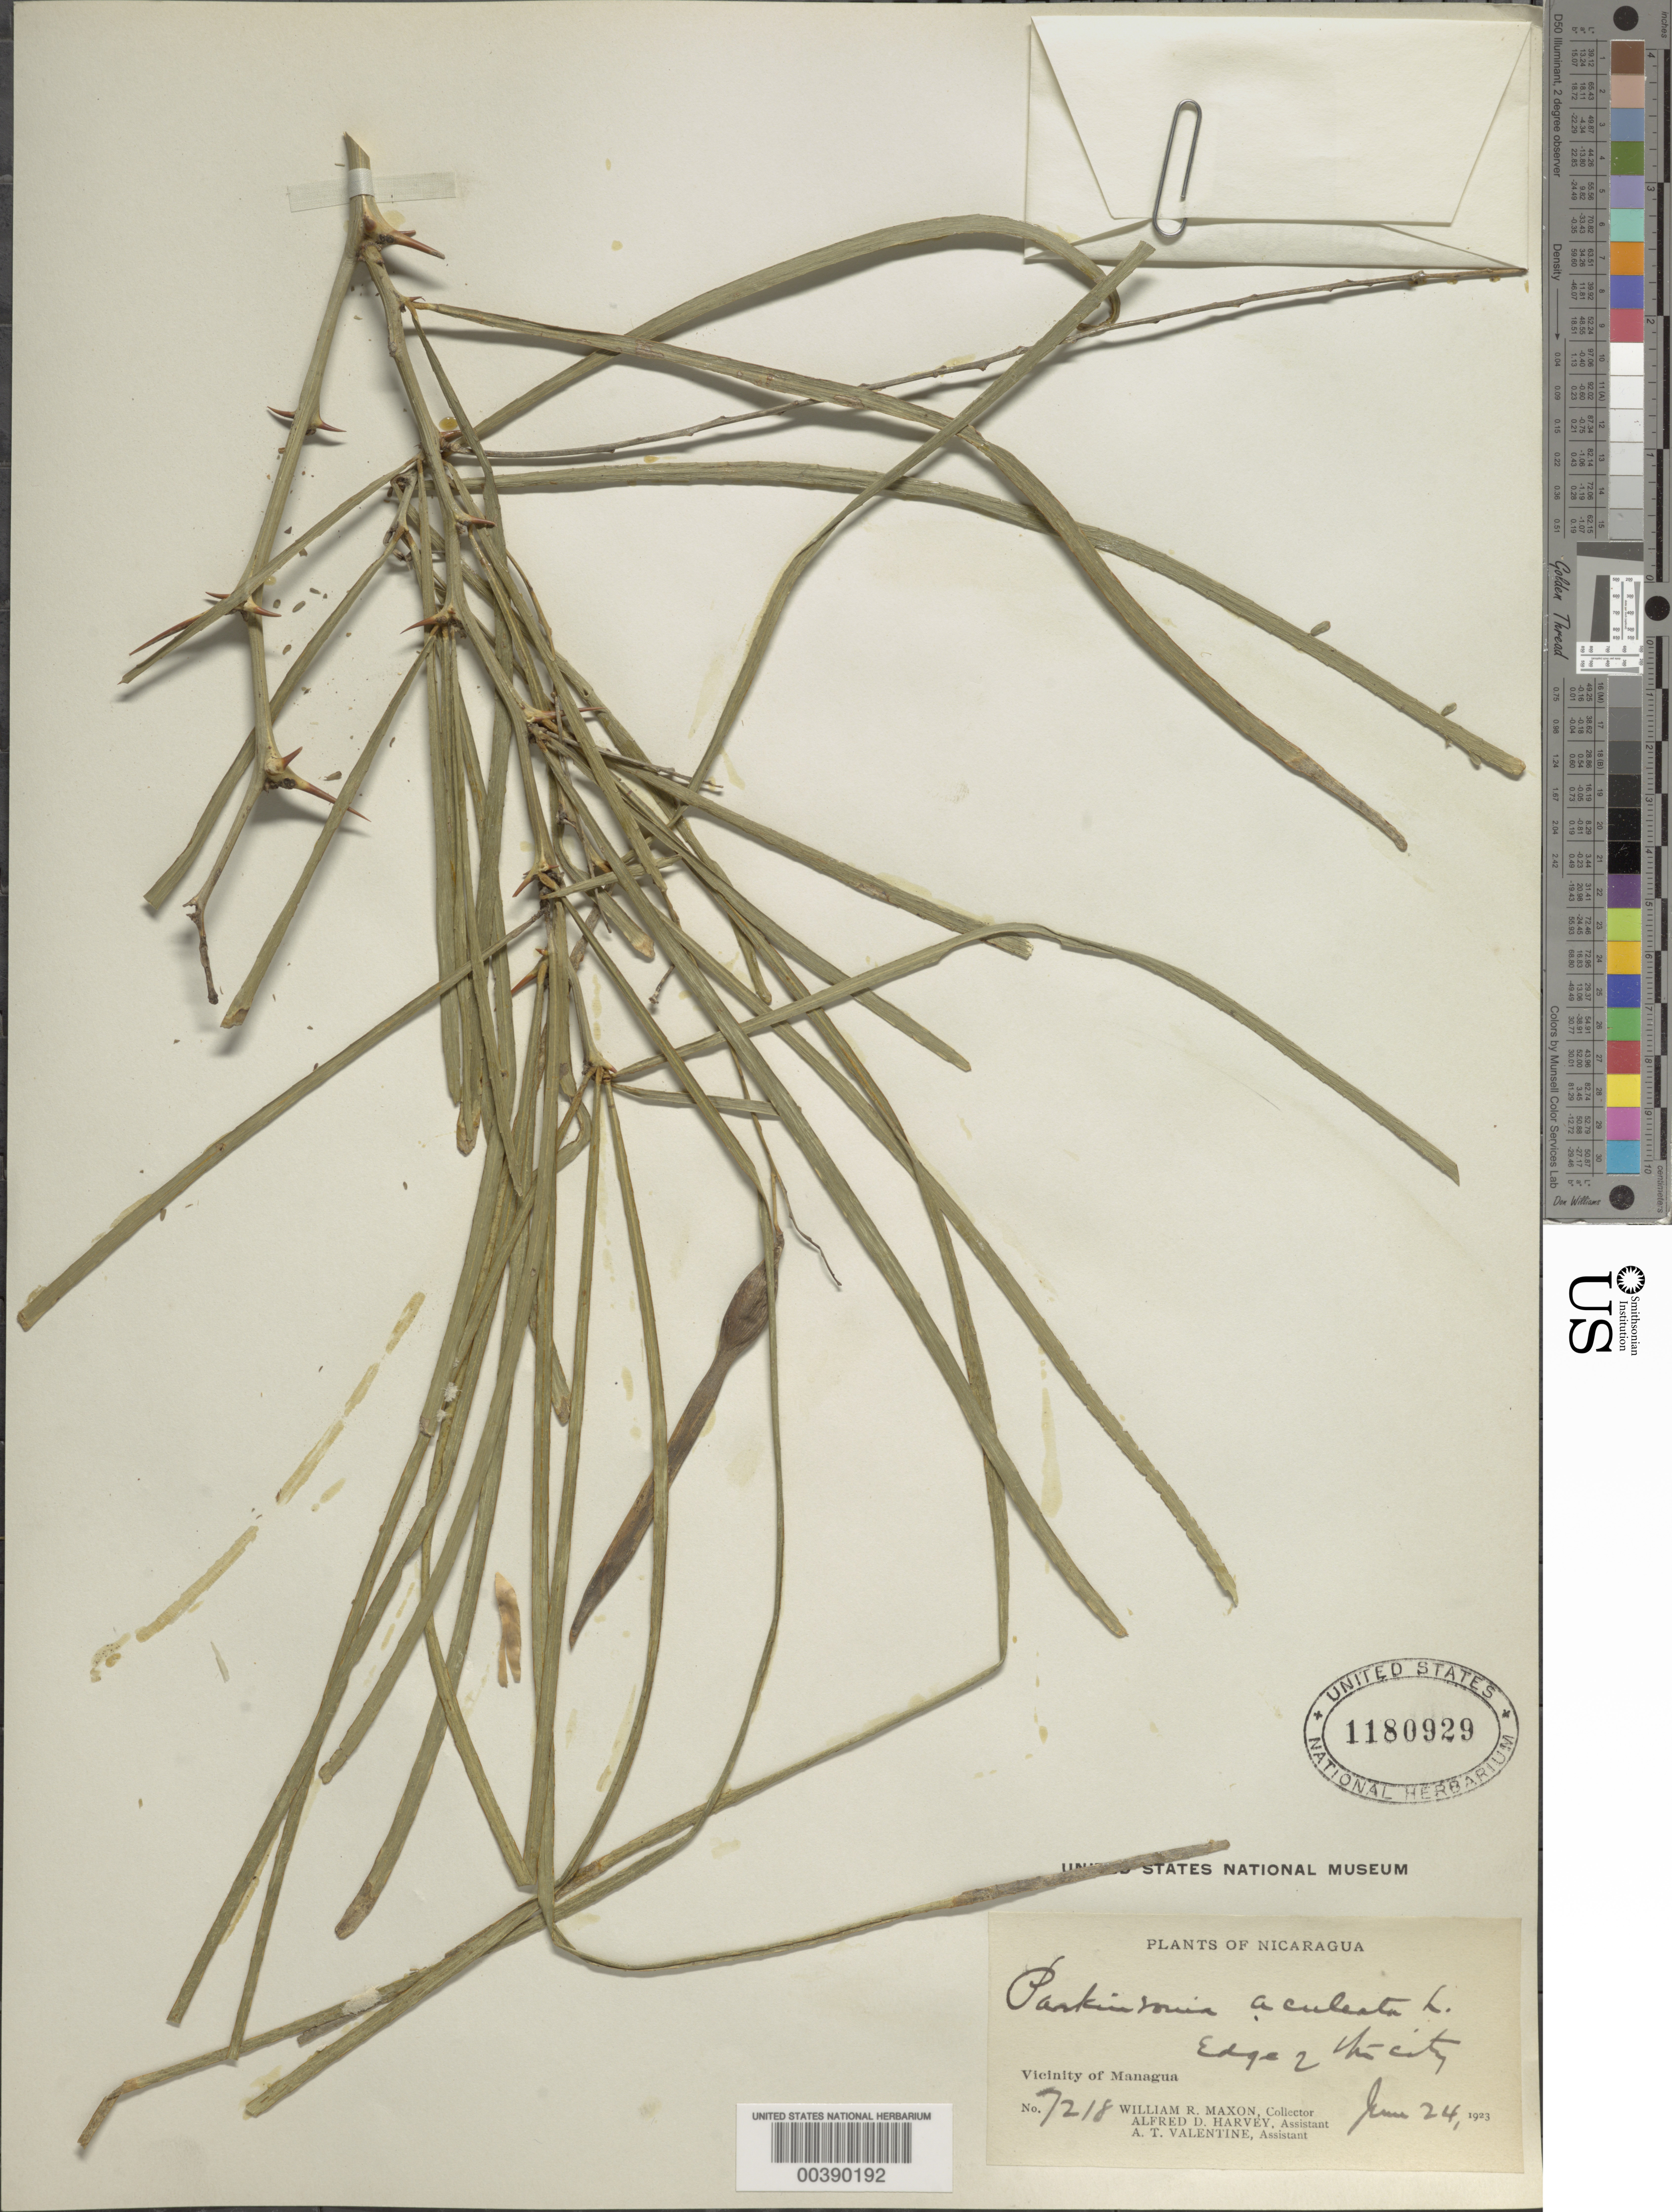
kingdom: Plantae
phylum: Tracheophyta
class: Magnoliopsida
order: Fabales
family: Fabaceae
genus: Parkinsonia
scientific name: Parkinsonia aculeata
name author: L.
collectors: W. R. Maxon, A. D. Harvey & A. Valentine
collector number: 7218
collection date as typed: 24 Jun 1923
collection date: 1923-06-24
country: Nicaragua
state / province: Managua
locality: Vicinity of Managua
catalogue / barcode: US 1180929